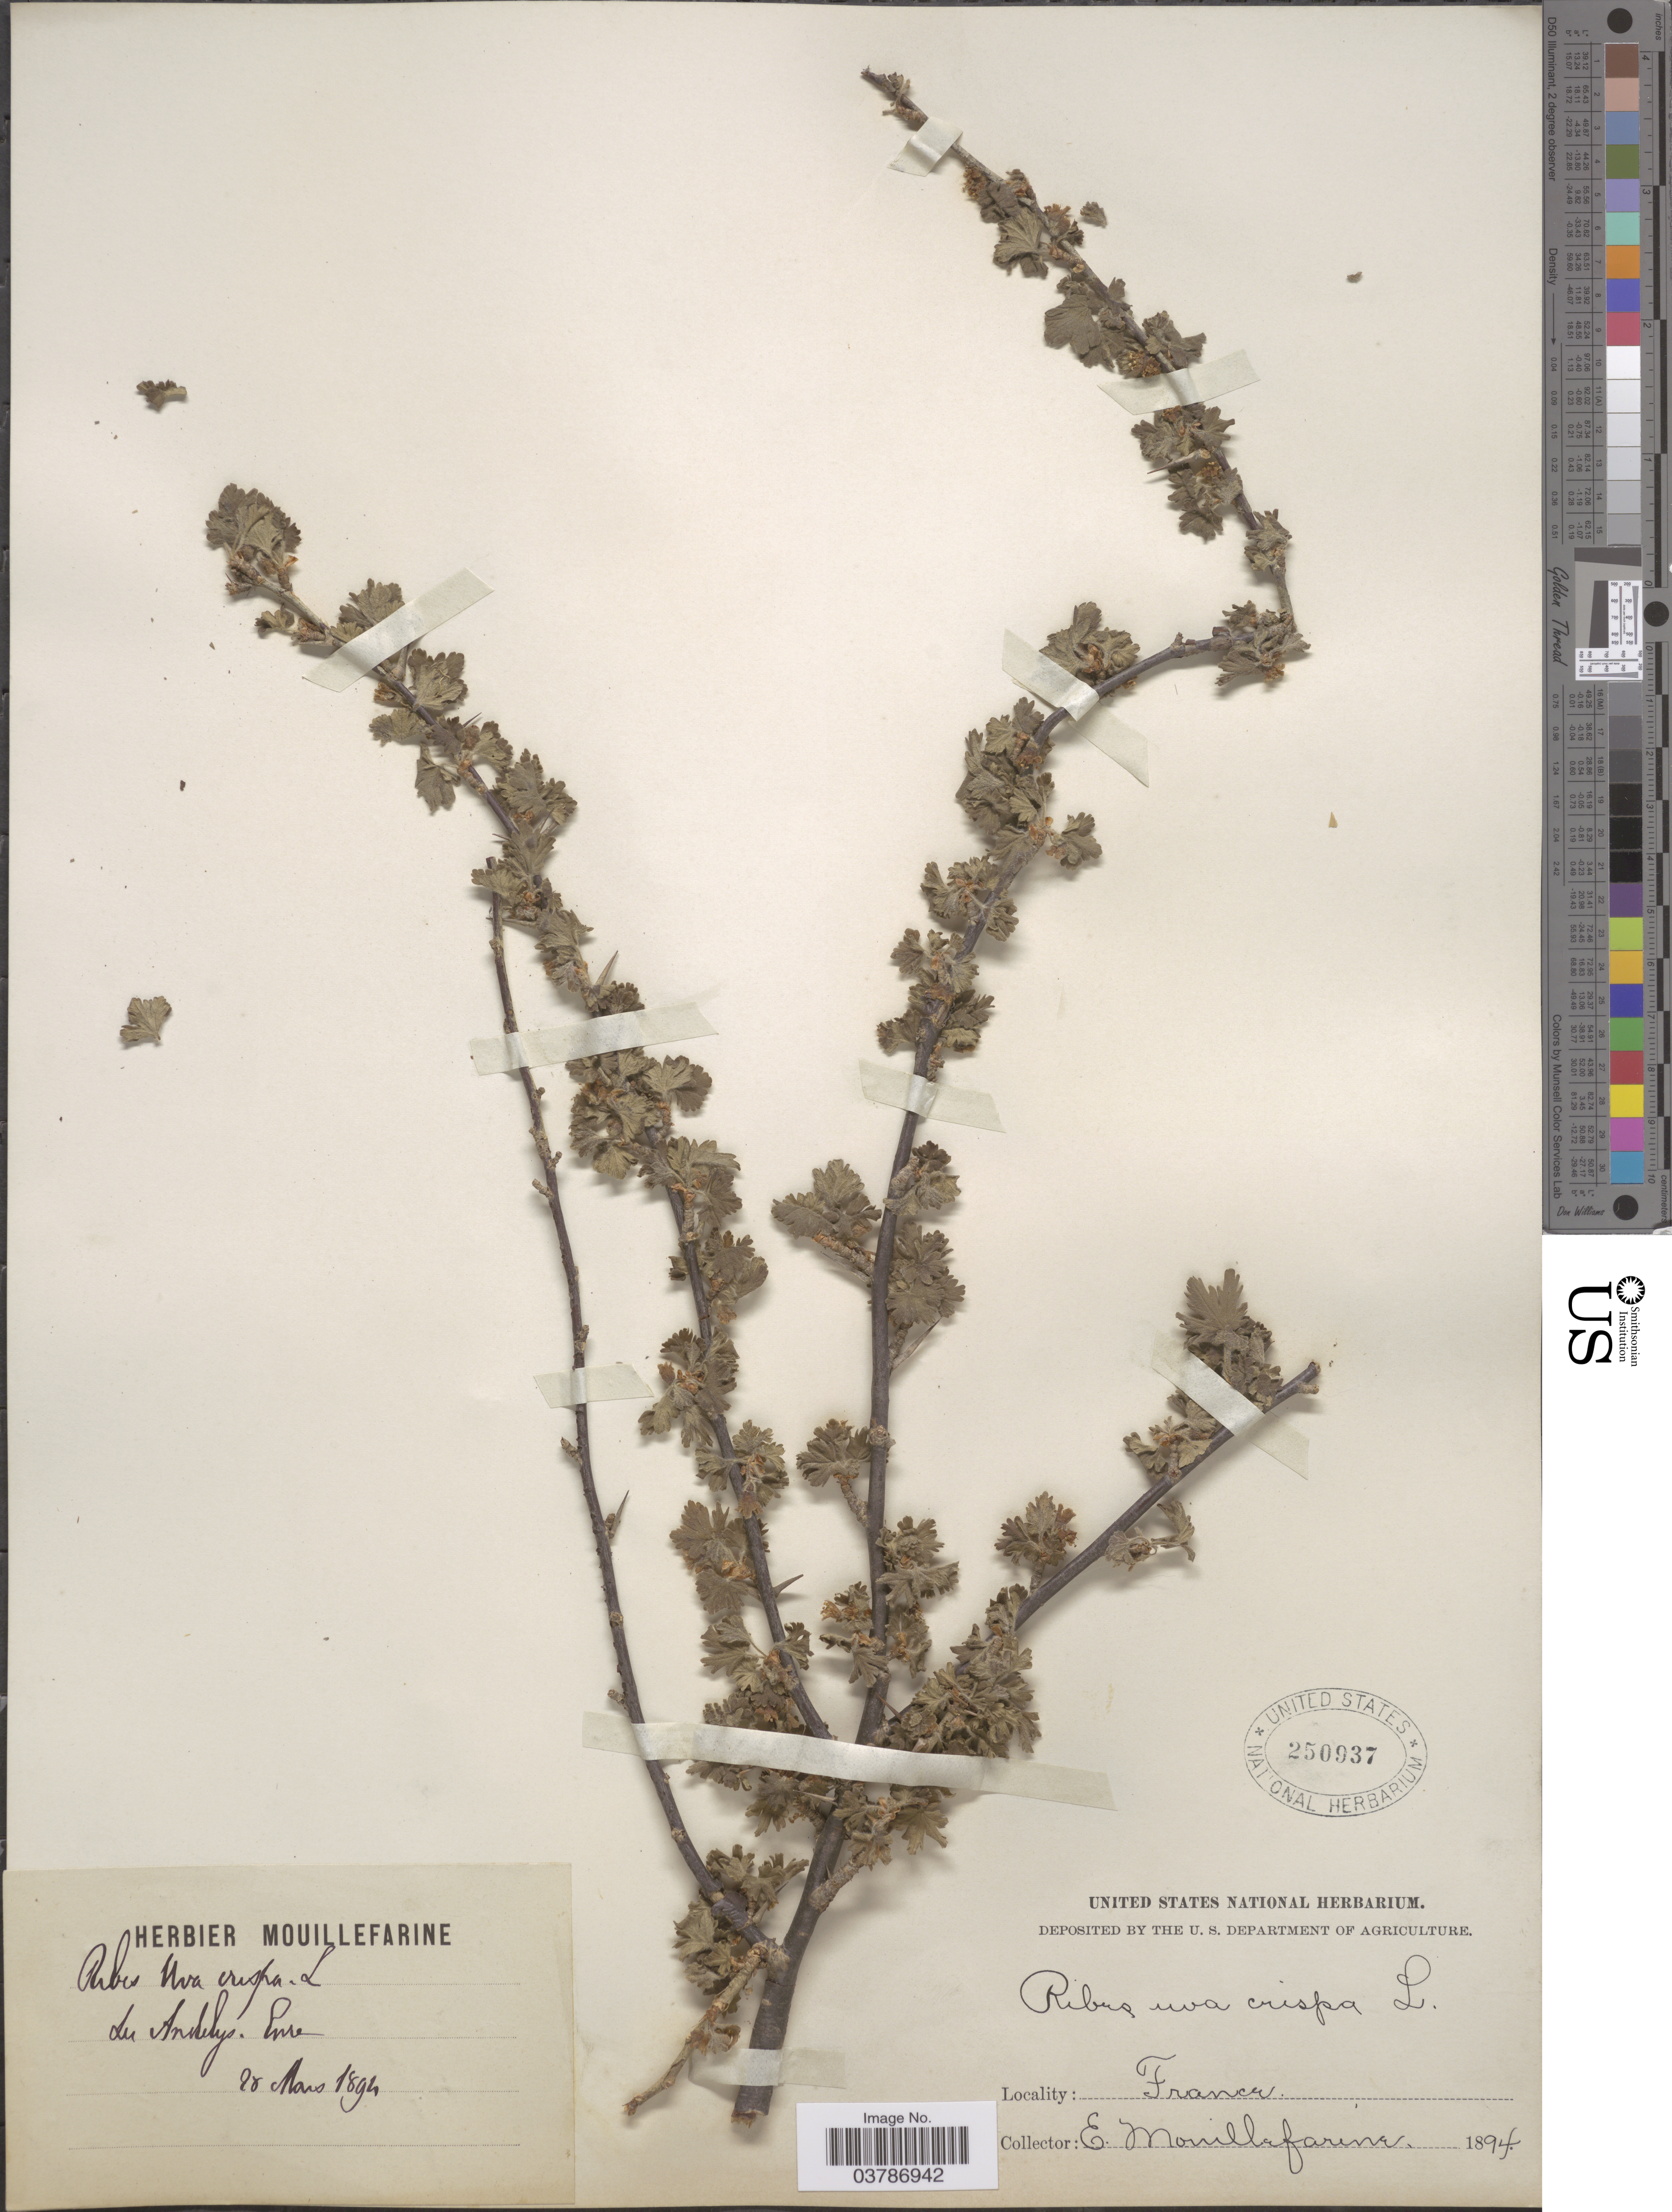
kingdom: Plantae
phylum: Tracheophyta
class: Magnoliopsida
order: Saxifragales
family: Grossulariaceae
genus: Ribes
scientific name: Ribes uva-crispa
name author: L.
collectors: E. Mouillefarine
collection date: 1894-03-28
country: France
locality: Les Andelys. Eure.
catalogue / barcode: US 250937